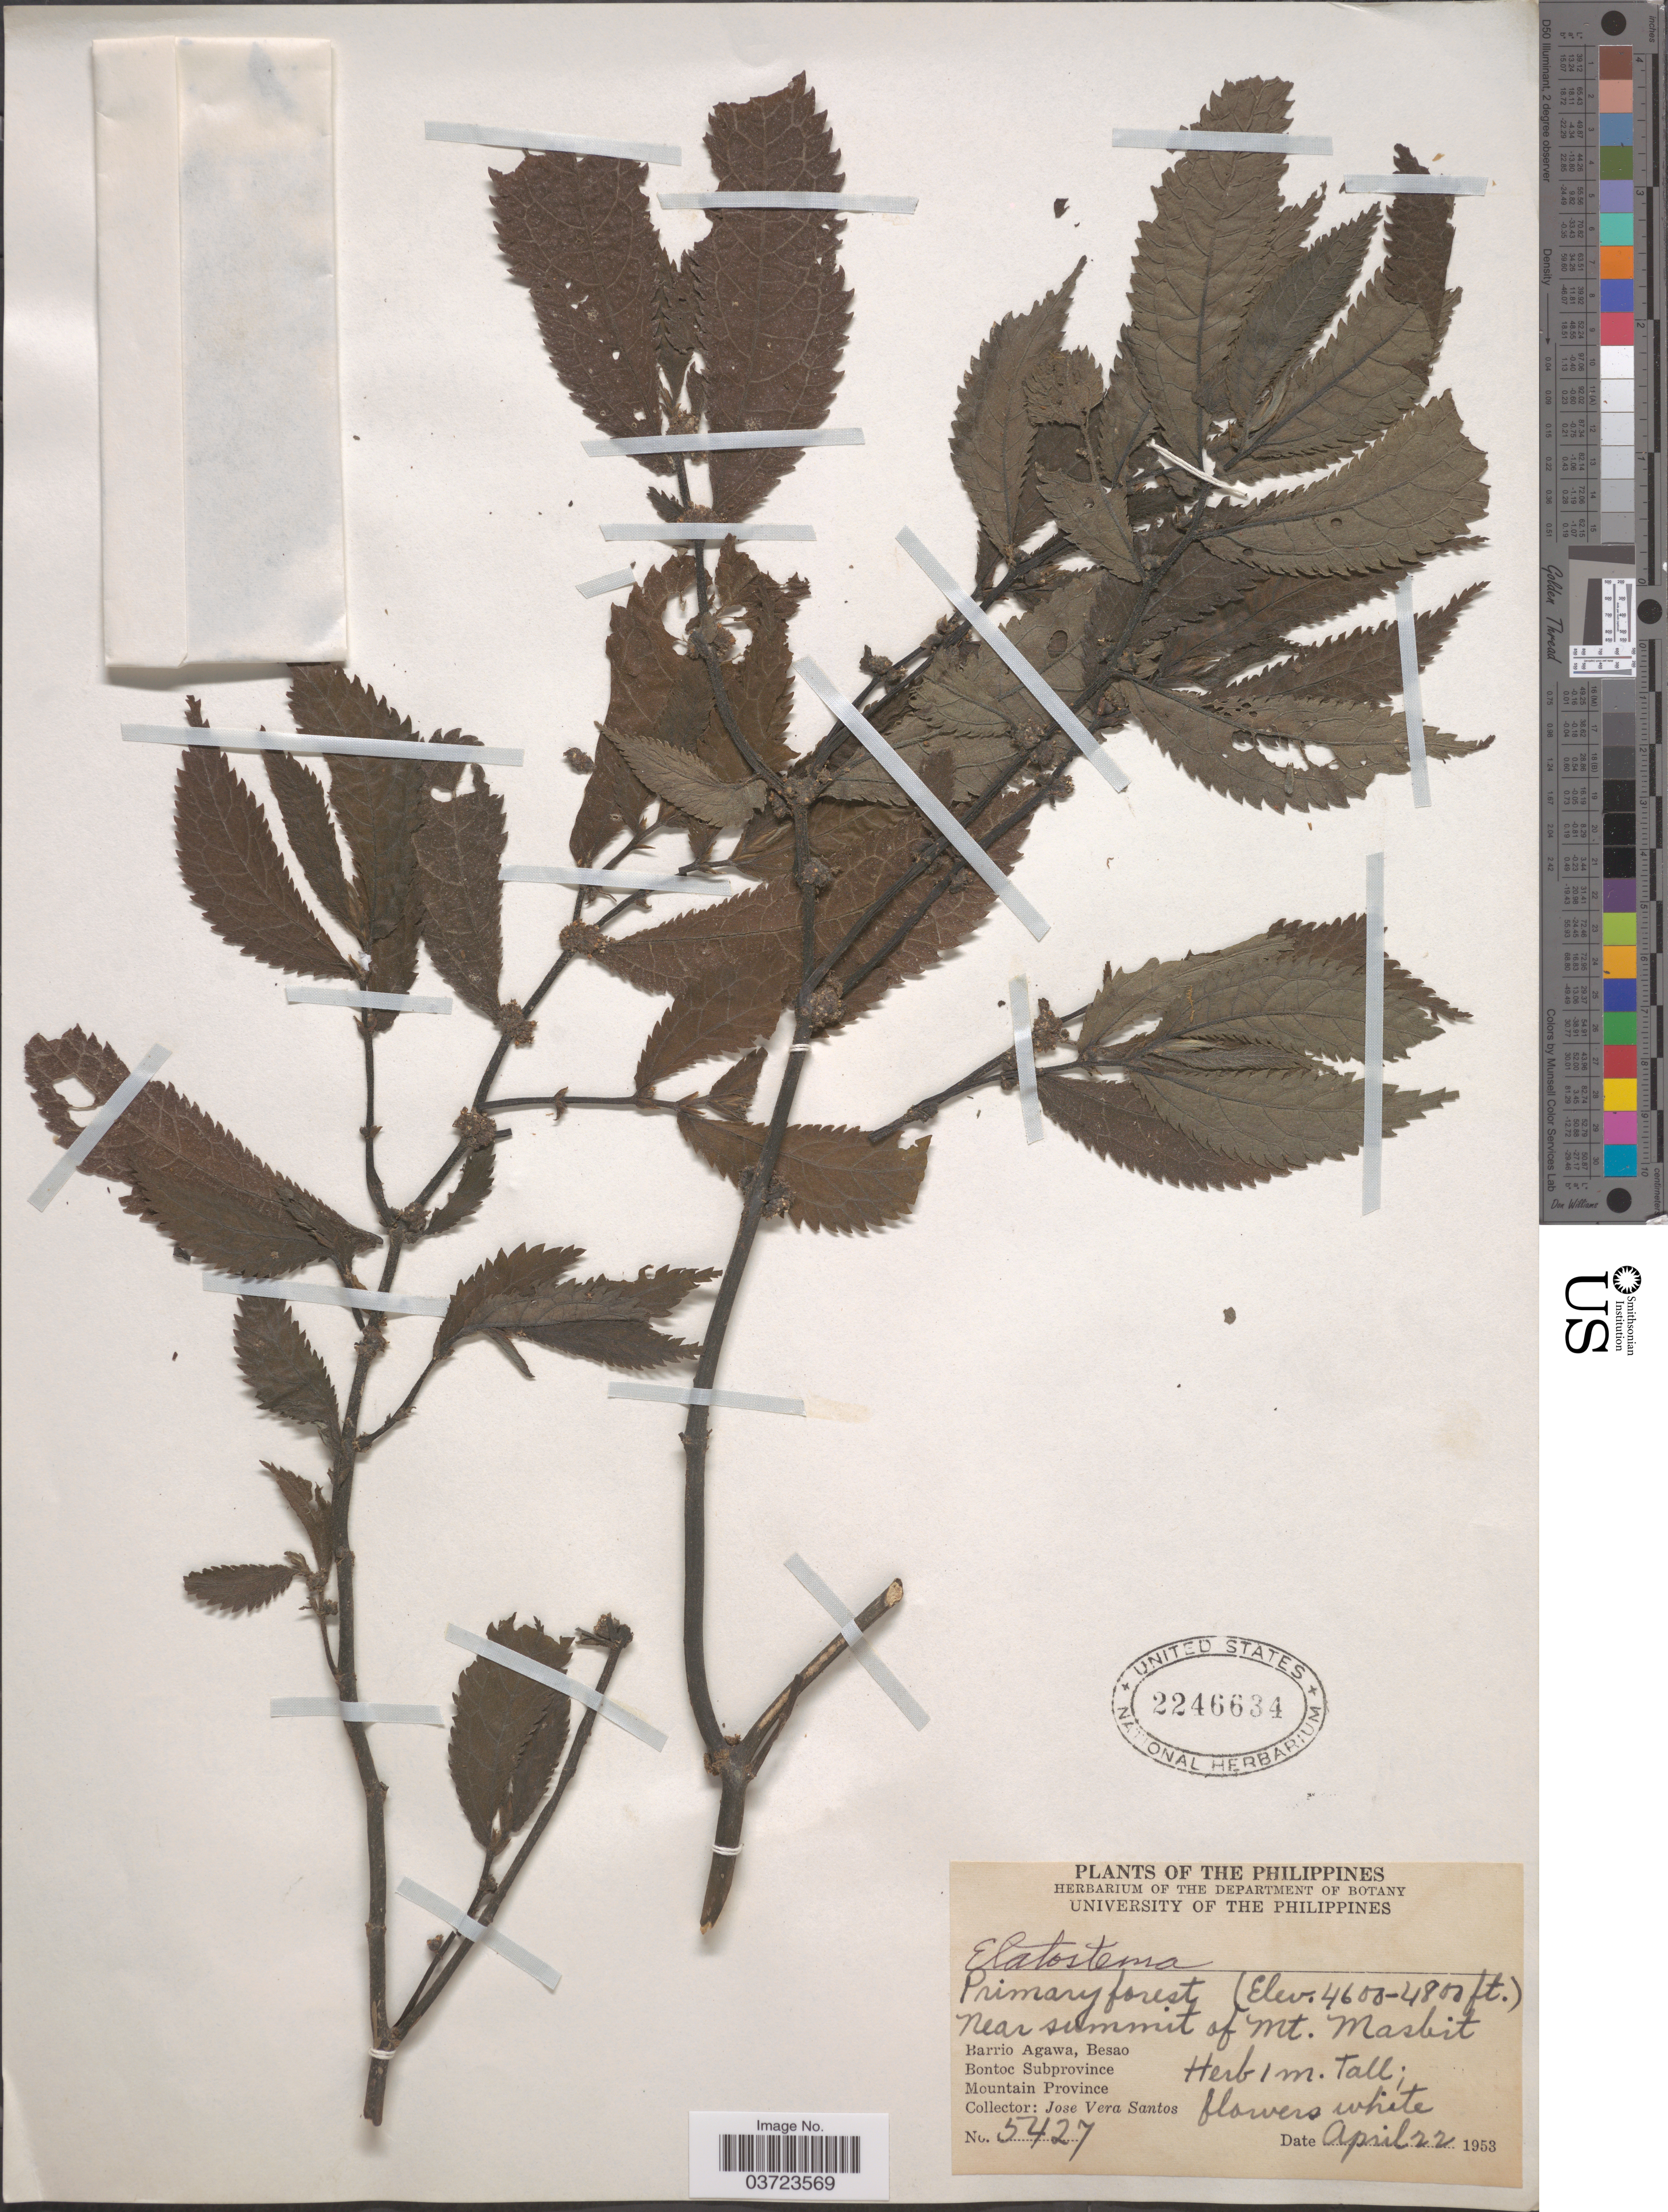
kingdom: Plantae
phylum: Tracheophyta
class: Magnoliopsida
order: Rosales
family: Urticaceae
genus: Elatostema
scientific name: Elatostema sp.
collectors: J. Santos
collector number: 5427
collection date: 1953-04-22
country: Philippines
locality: Near summit of Mt. Masbit. Barrio Agawa, Besao. Bonctoc Subprovince. Mountain Province.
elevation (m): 1402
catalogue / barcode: US 2246634